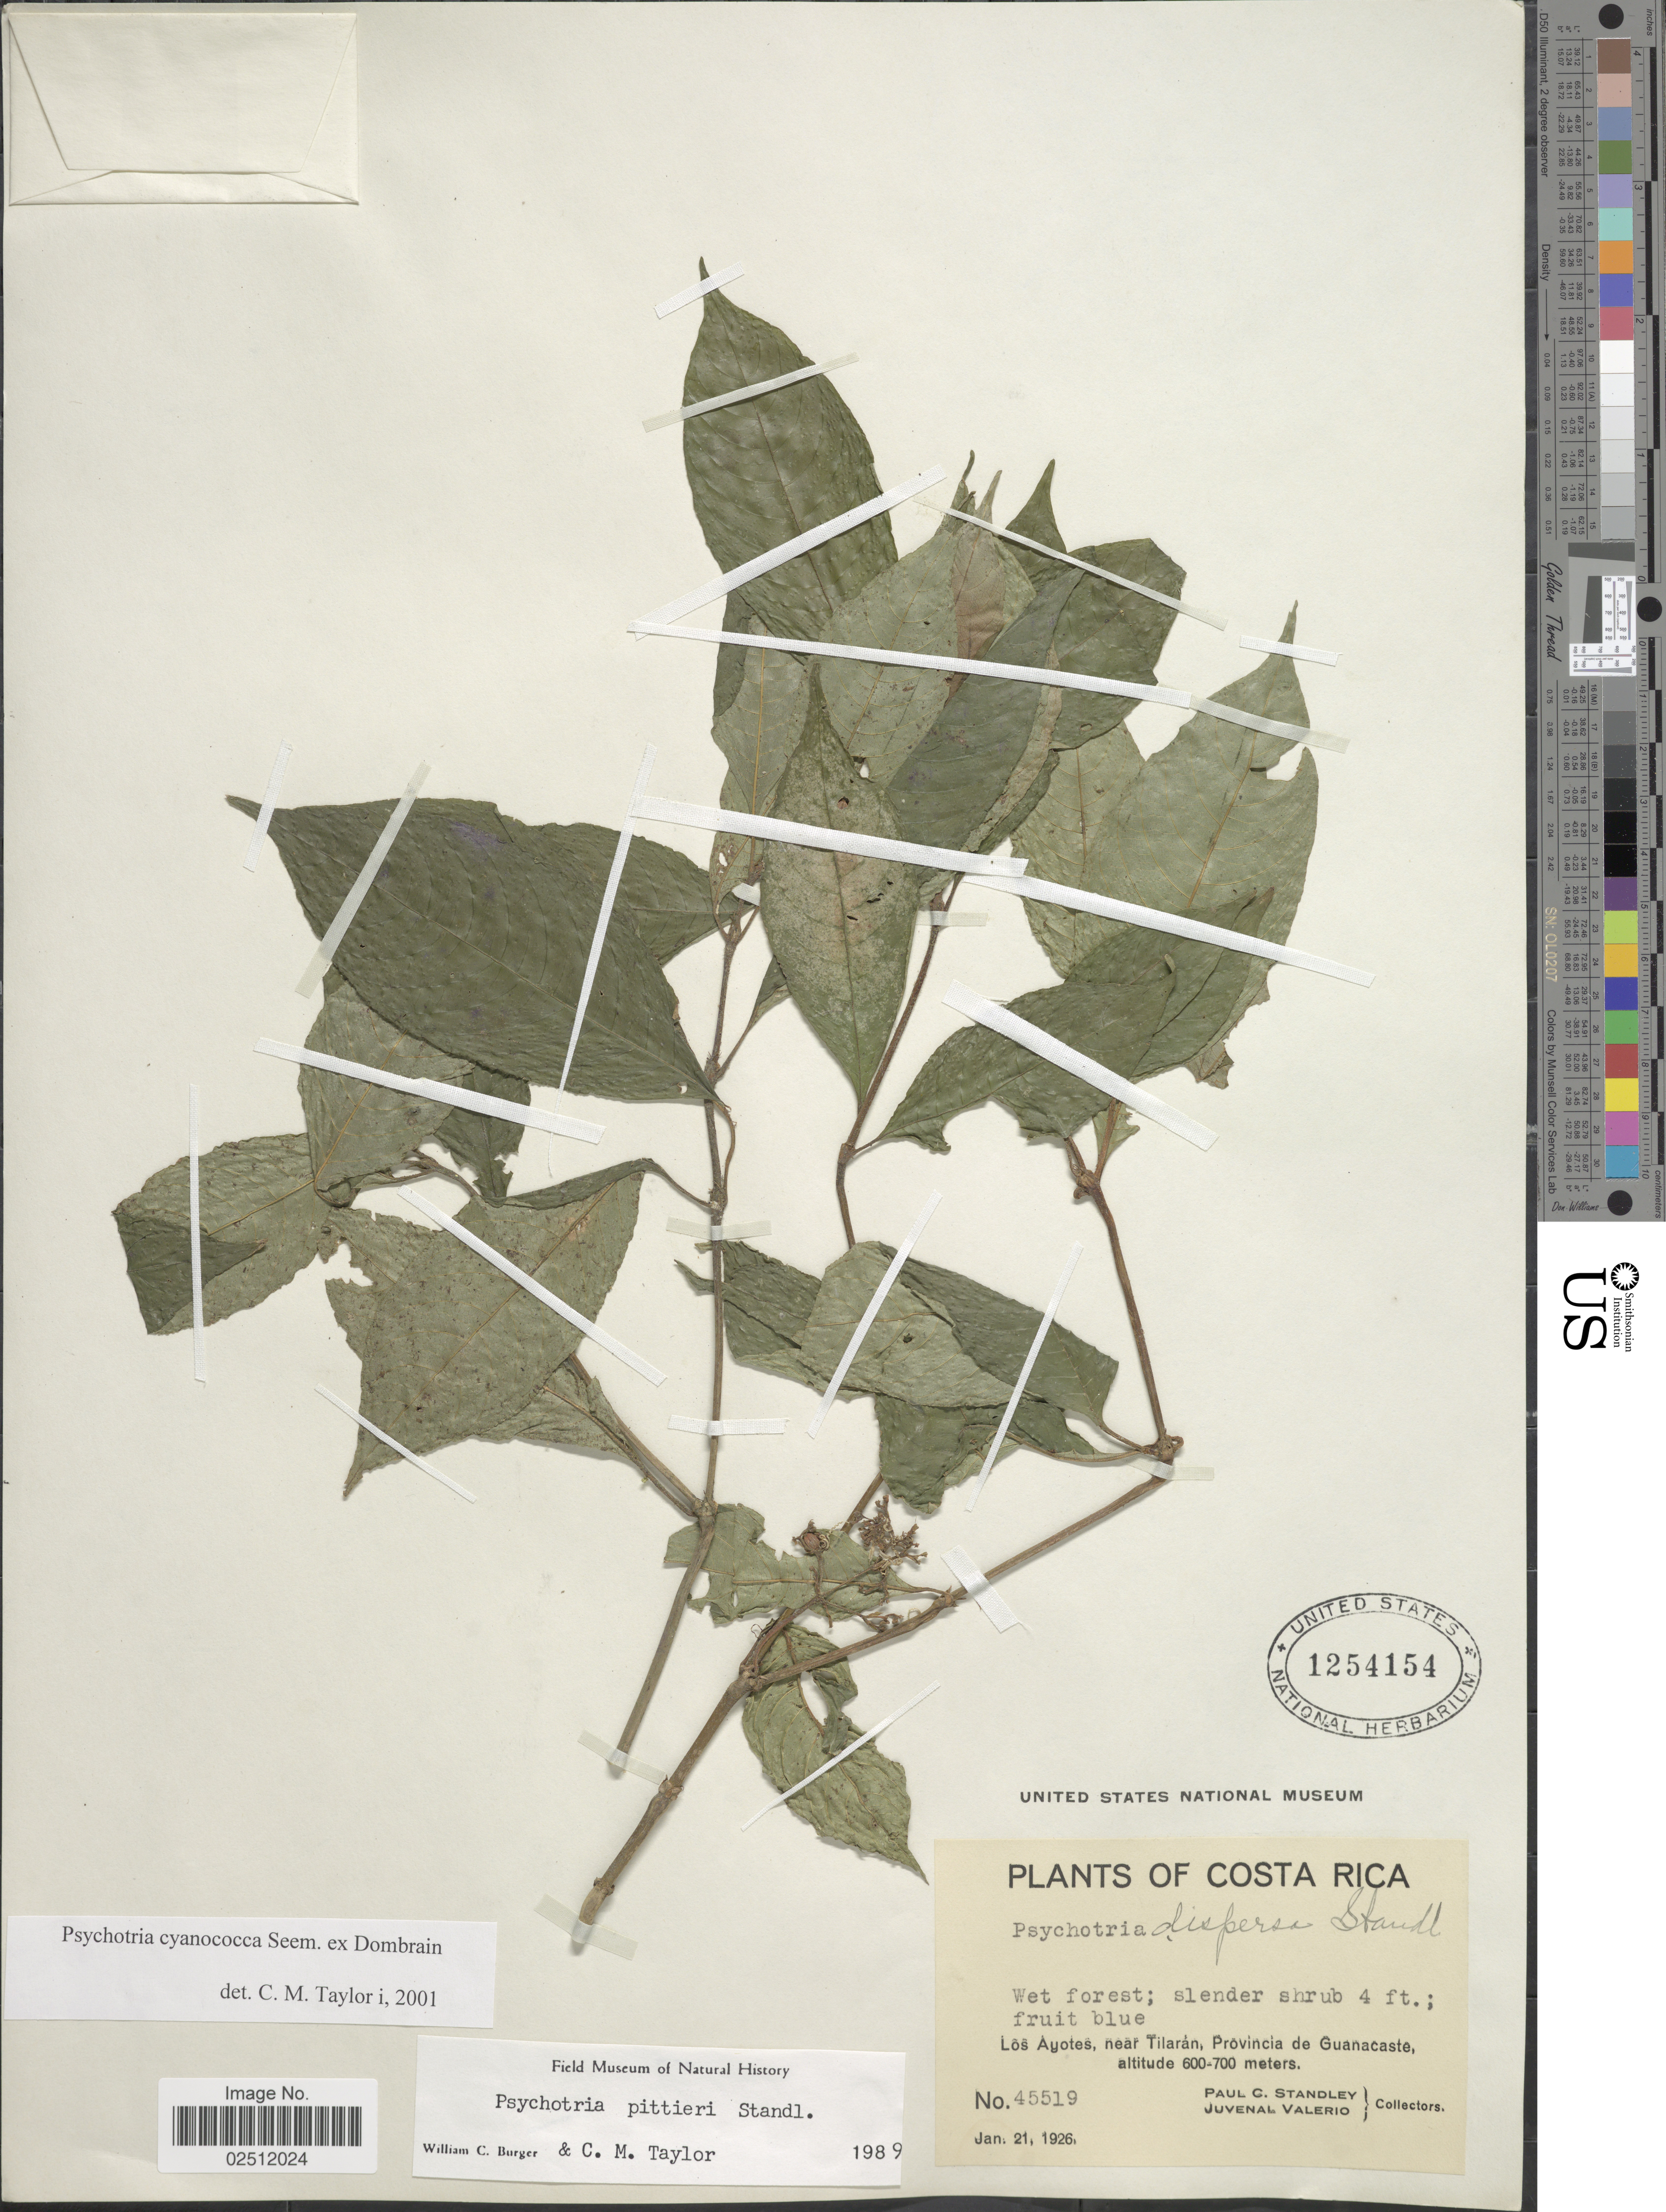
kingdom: Plantae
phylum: Tracheophyta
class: Magnoliopsida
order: Gentianales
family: Rubiaceae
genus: Psychotria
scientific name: Psychotria cyanococca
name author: Seem. ex Dombrain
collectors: P. C. Standley & J. Valerio R.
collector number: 45519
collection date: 1926-01-21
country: Costa Rica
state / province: Guanacaste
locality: Wet forest; Los Ayotes, near Tilarán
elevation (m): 600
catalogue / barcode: US 1254154